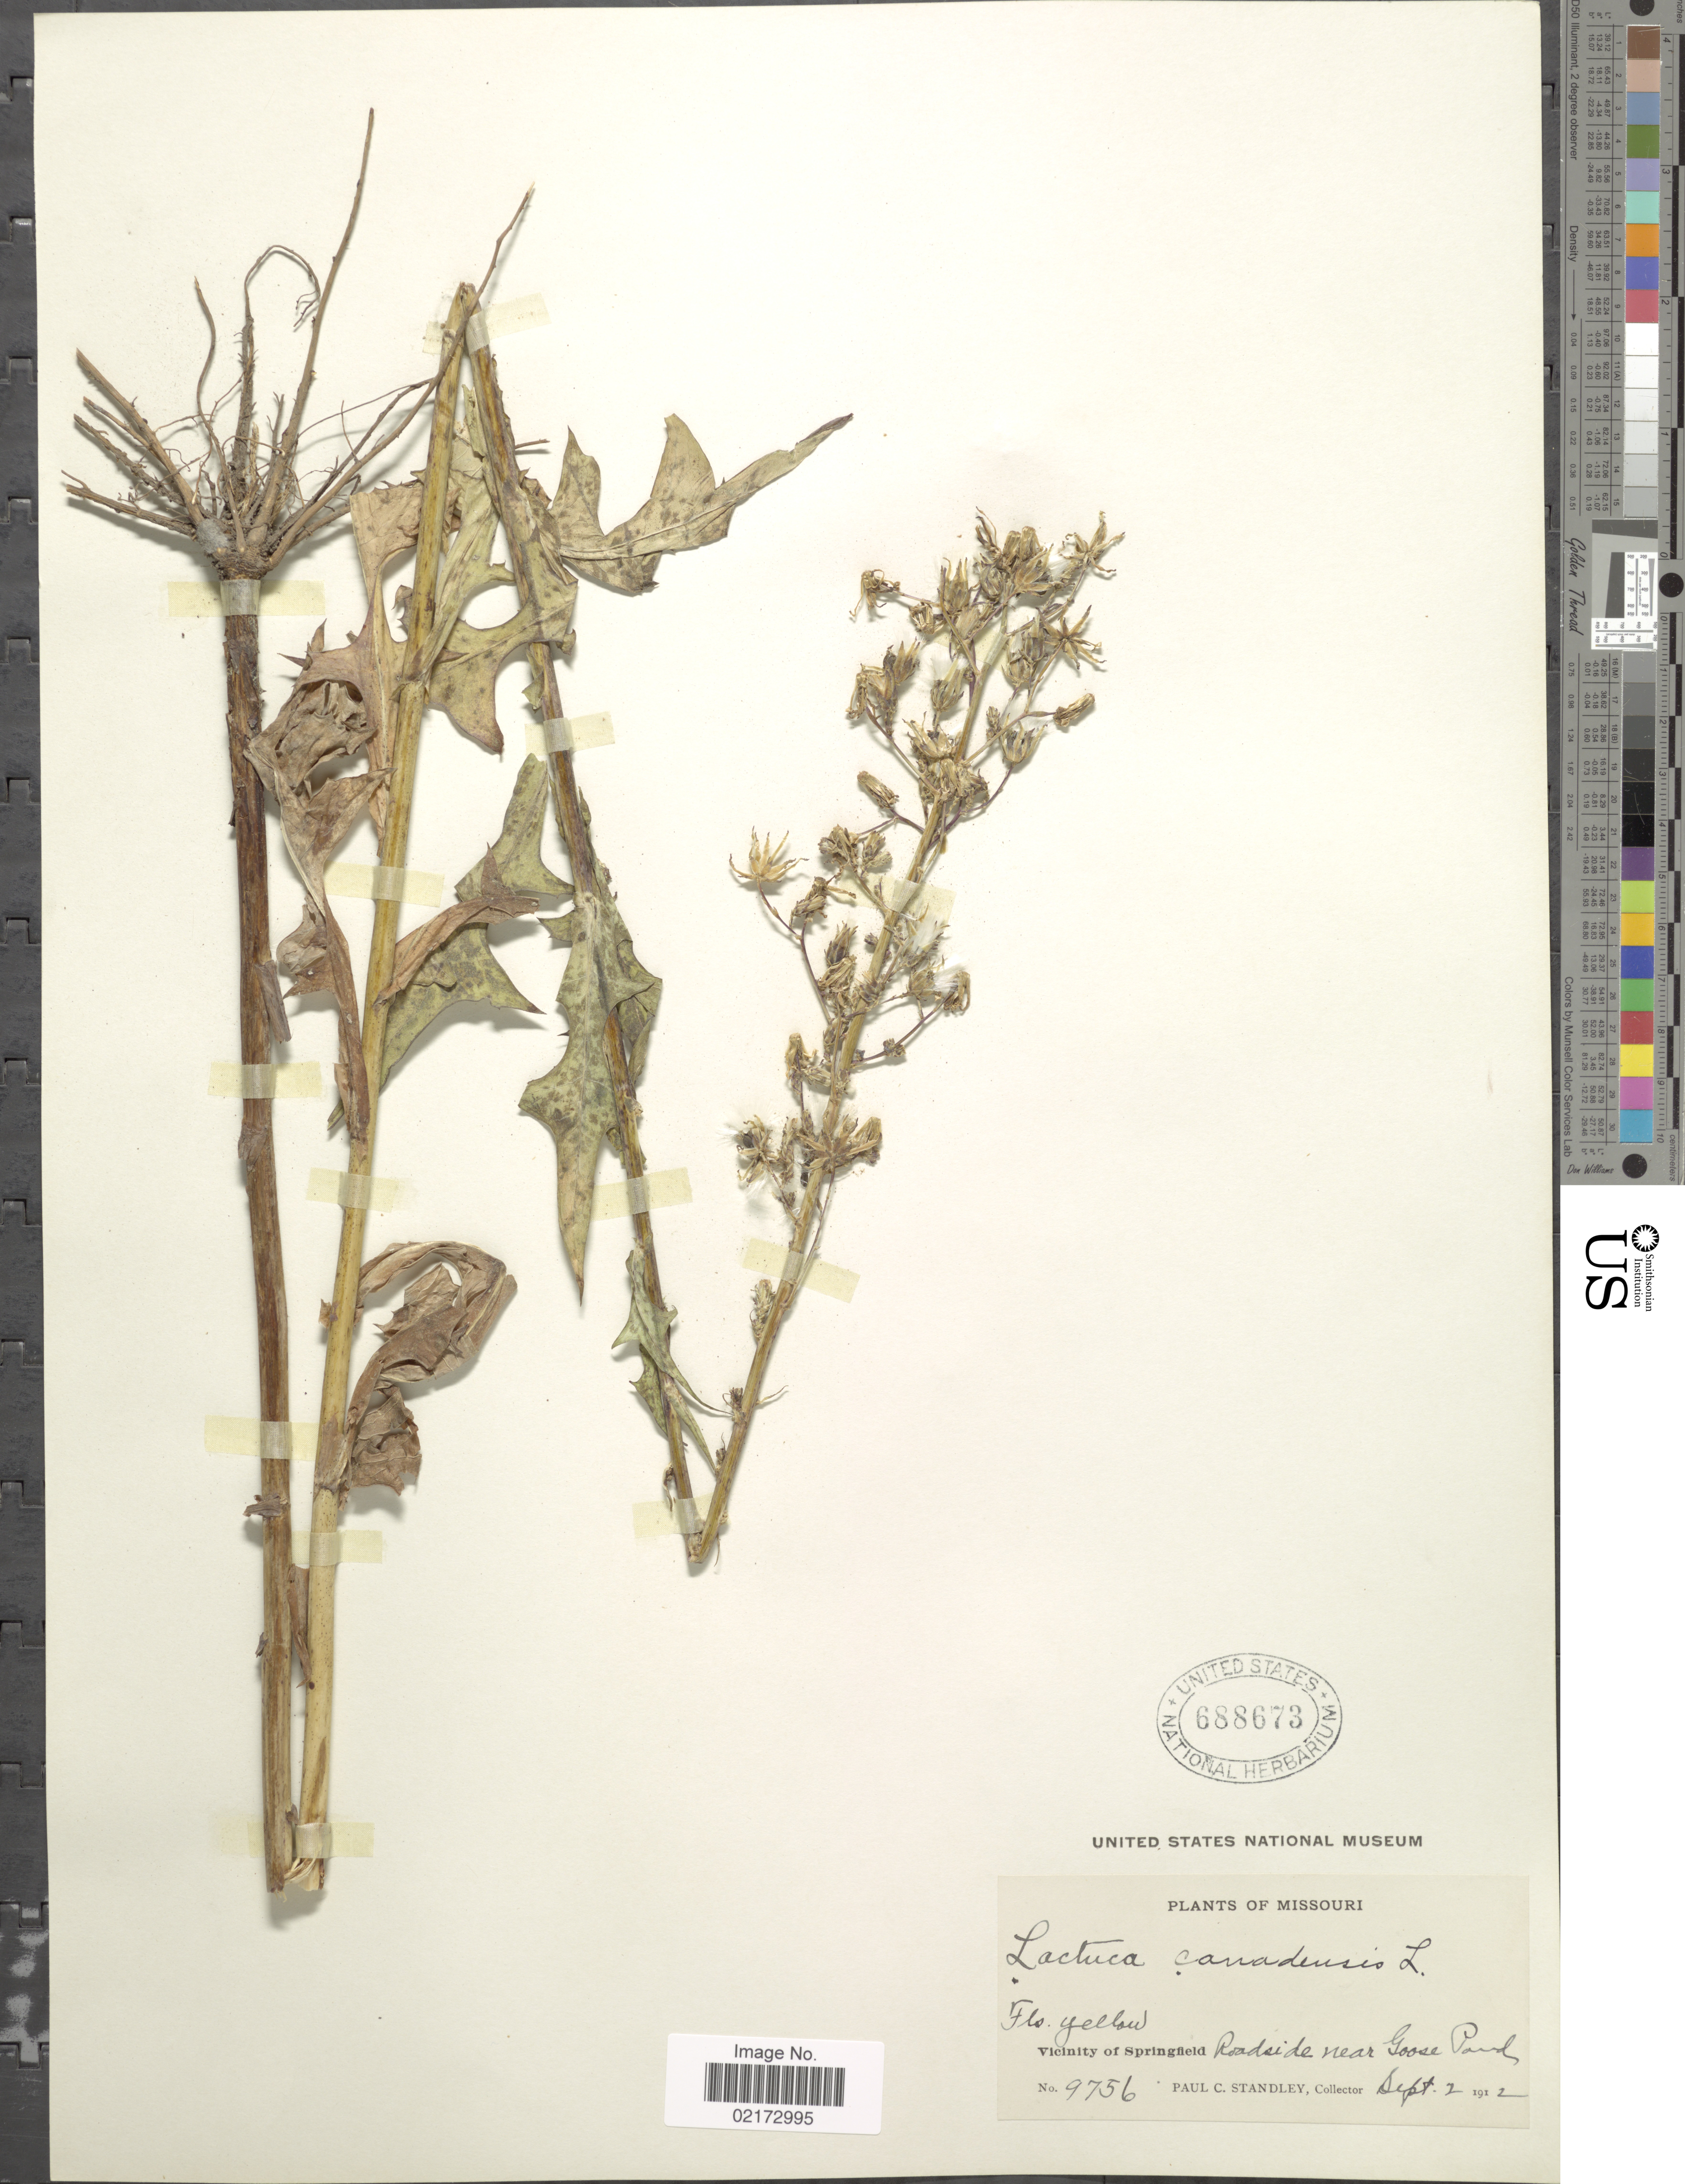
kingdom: Plantae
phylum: Tracheophyta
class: Magnoliopsida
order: Asterales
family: Asteraceae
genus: Lactuca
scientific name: Lactuca canadensis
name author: L.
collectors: P. C. Standley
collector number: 9756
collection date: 1912-09-02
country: United States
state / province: Missouri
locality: Vicinity of Springfield, roadside near Goose Pond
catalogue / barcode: US 688673